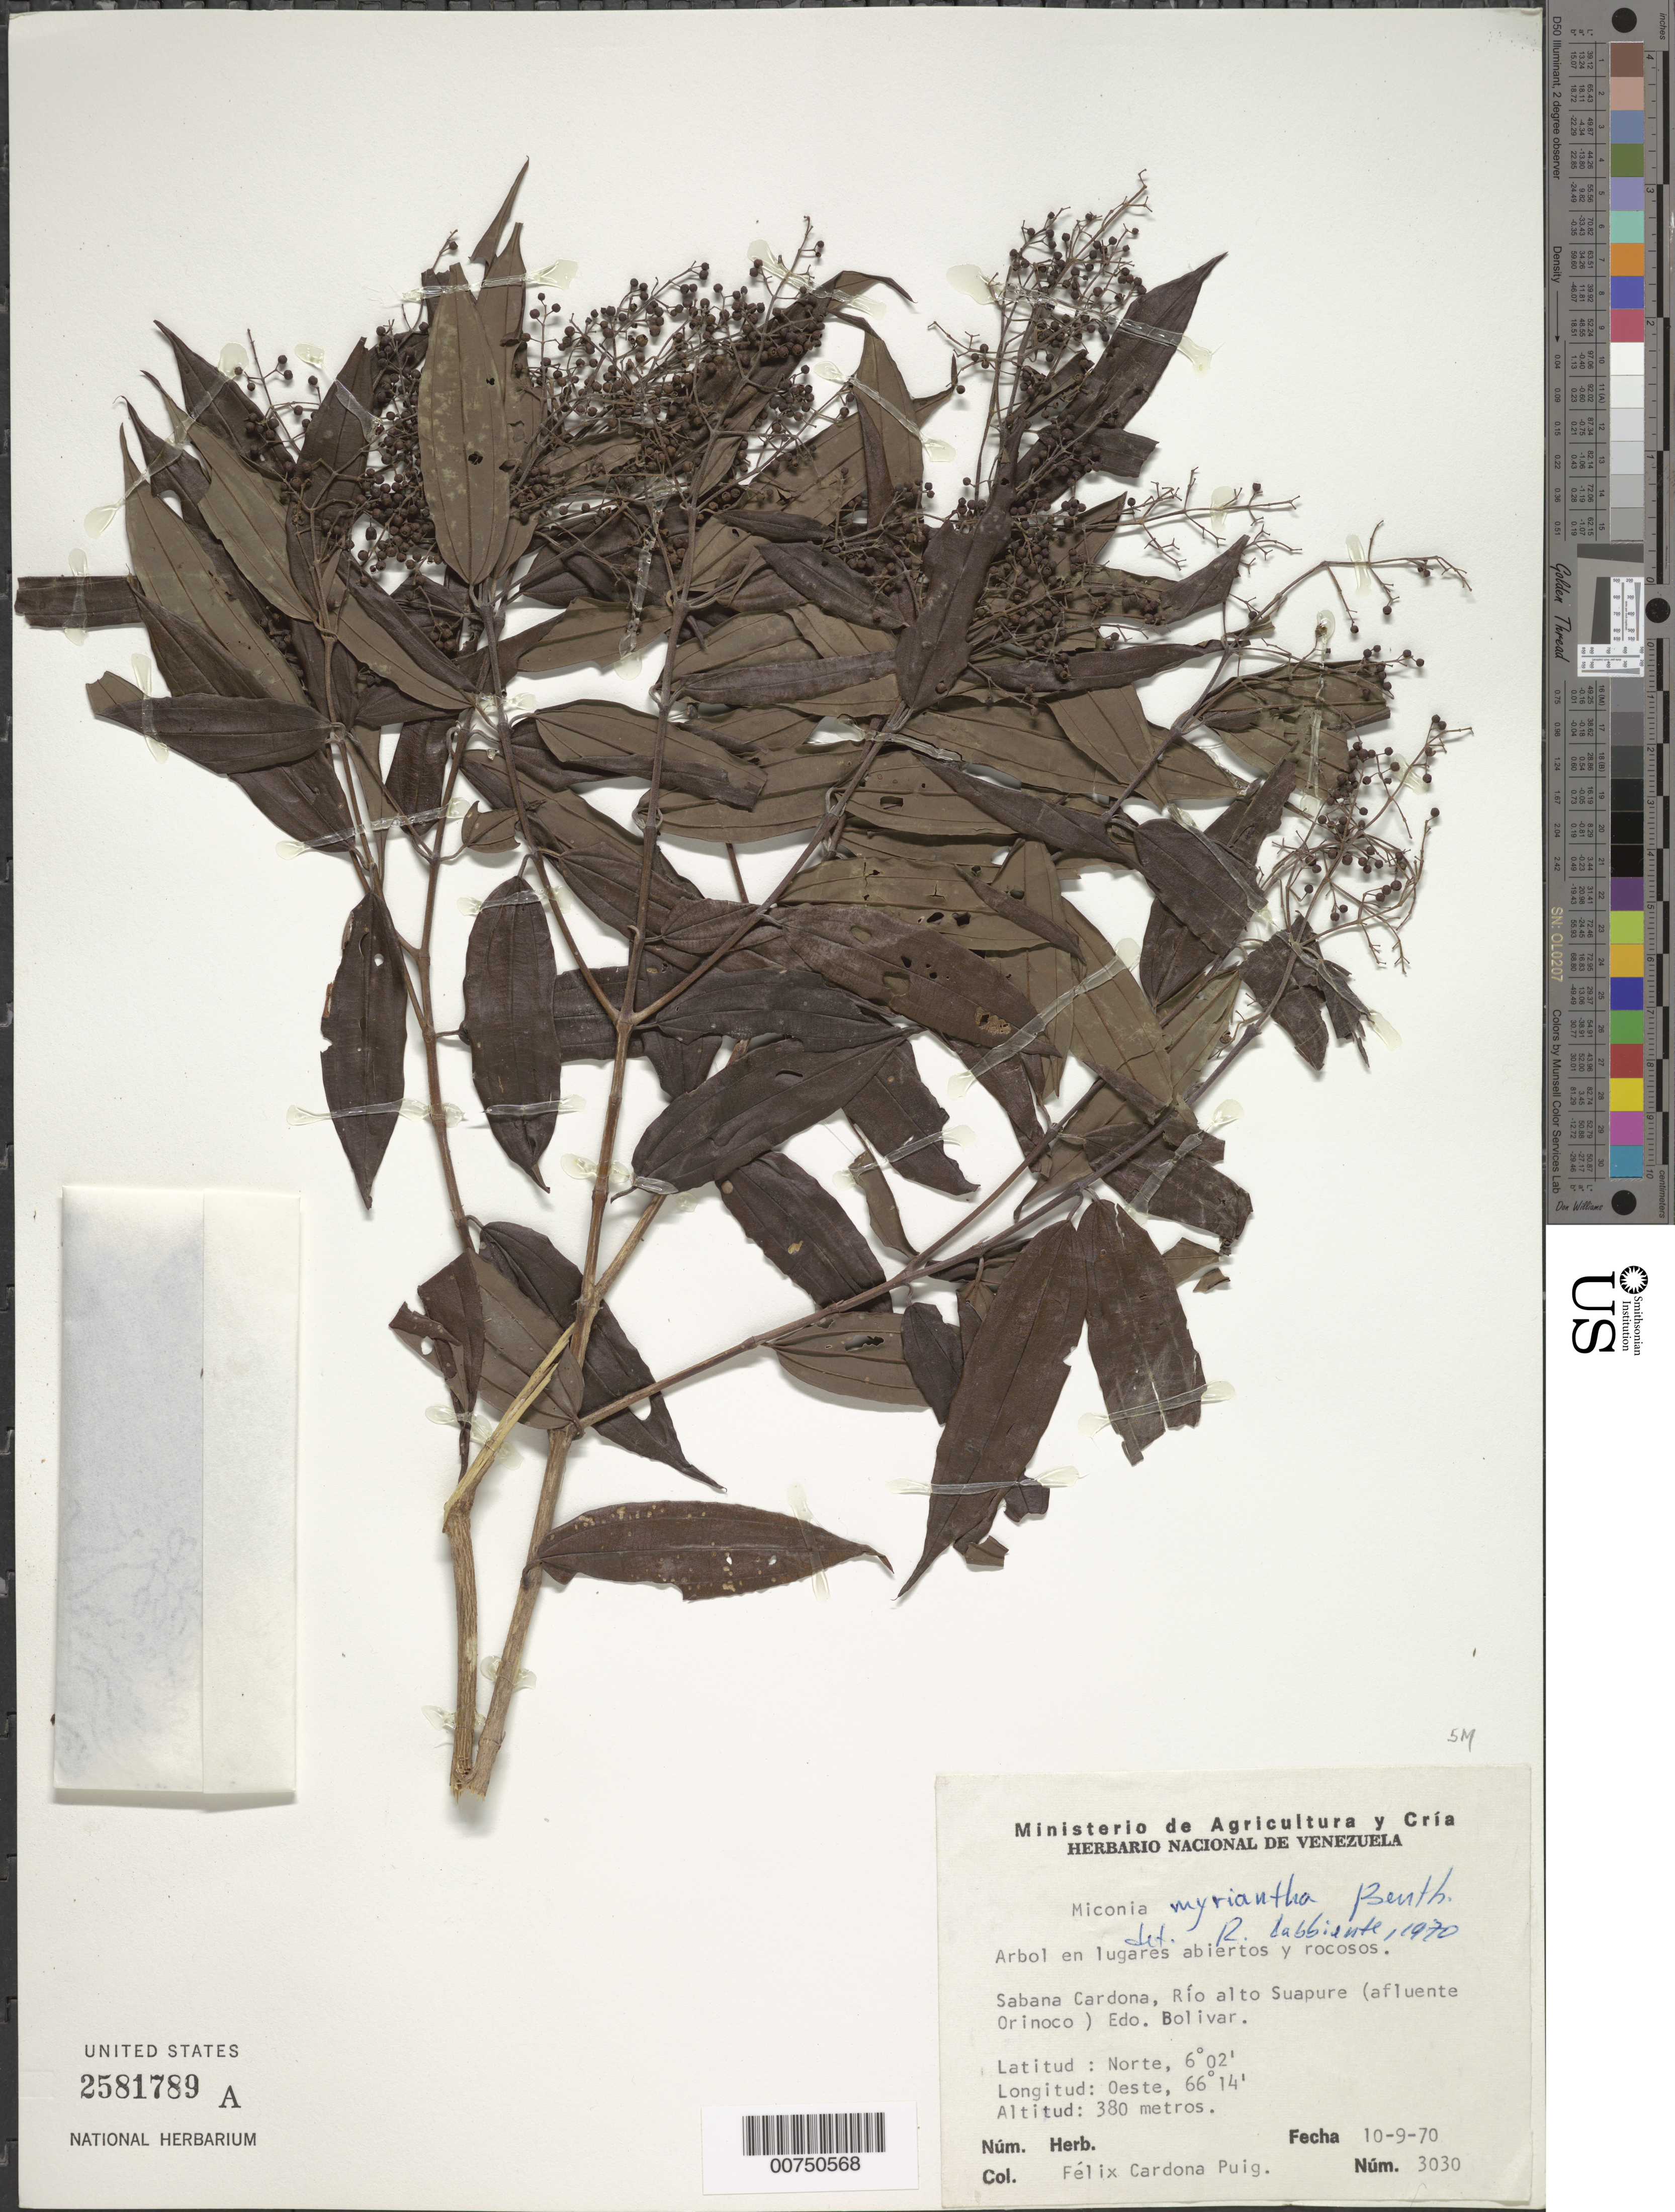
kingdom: Plantae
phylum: Tracheophyta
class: Magnoliopsida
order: Myrtales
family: Melastomataceae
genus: Miconia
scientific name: Miconia myriantha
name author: Benth.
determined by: Labbiente, R.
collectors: F. Cardona Puig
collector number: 3030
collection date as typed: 10-Sep-70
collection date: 1970-09-10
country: Venezuela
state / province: Bolívar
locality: Sabana Cardona, río alto Suapure (affluent Orinoco)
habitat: Rocky and open places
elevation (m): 380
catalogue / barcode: US 2581789A